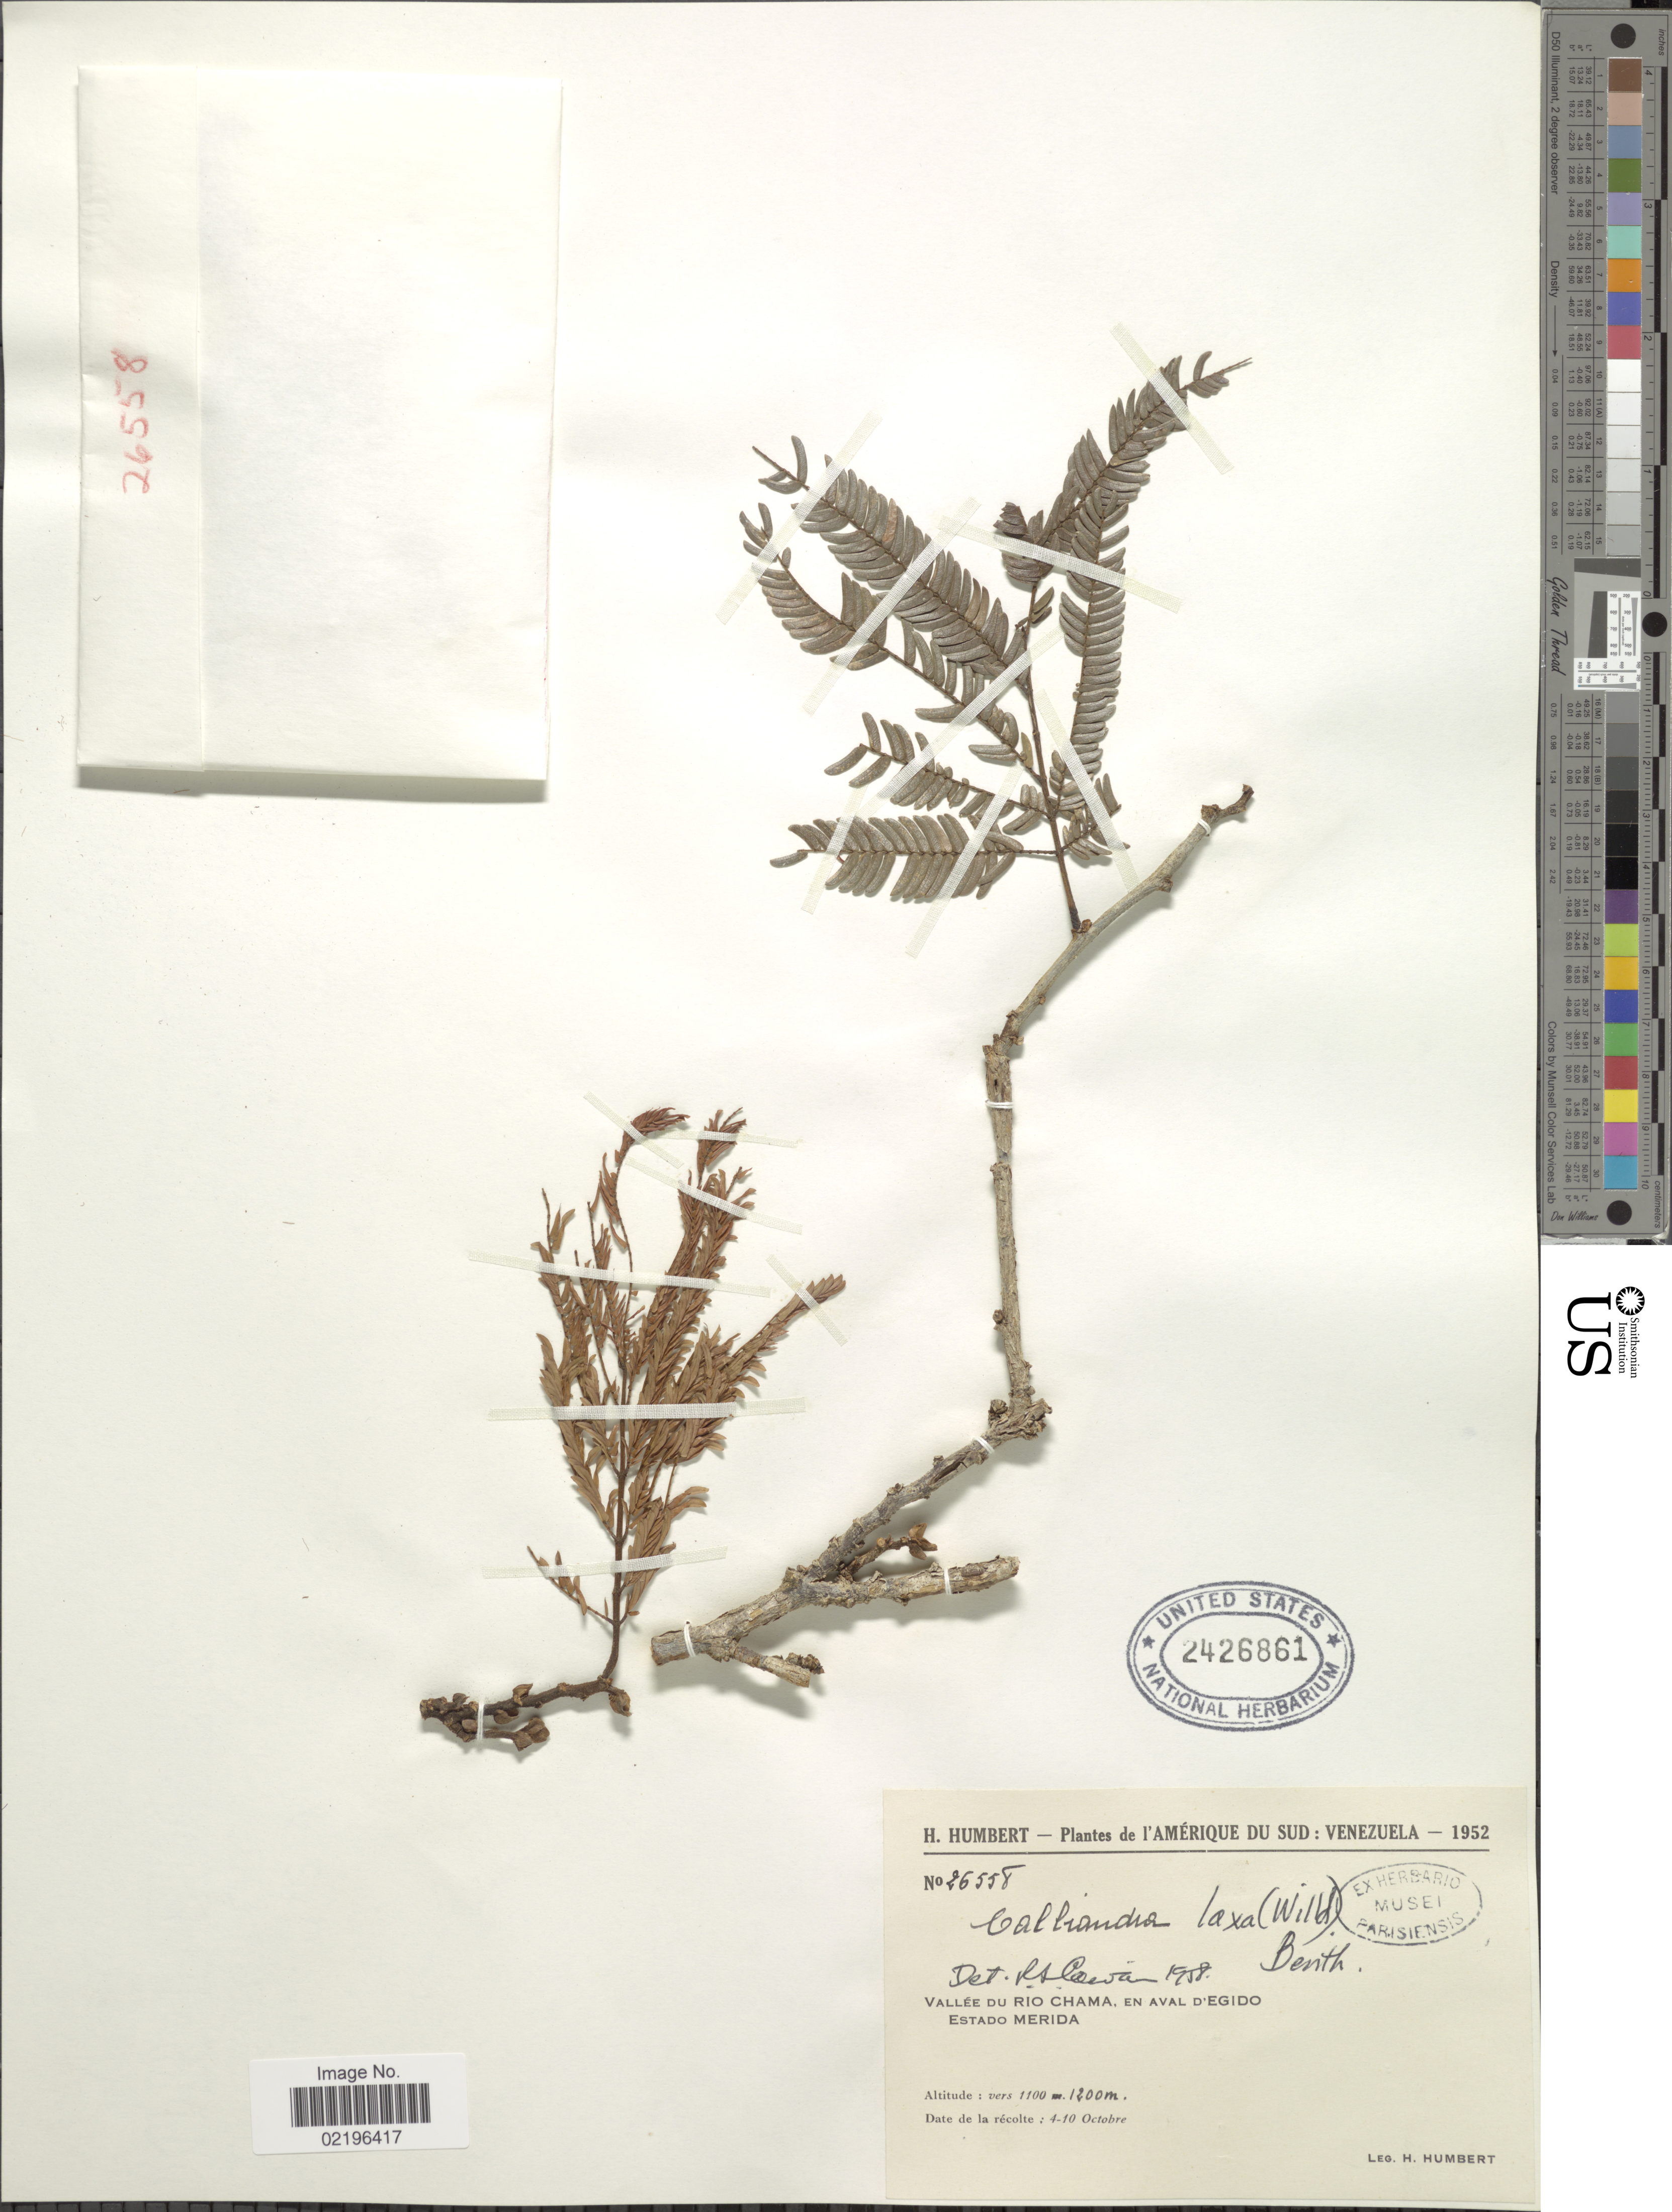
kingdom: Plantae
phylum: Tracheophyta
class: Magnoliopsida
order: Fabales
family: Fabaceae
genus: Calliandra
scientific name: Calliandra laxa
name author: (Willd.) Benth.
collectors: H. Humbert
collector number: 26558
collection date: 1952-10-04/1952-10-10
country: Venezuela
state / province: Mérida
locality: Vallee du Rio Chama, en Aval d'Egido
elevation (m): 1100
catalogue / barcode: US 2426861